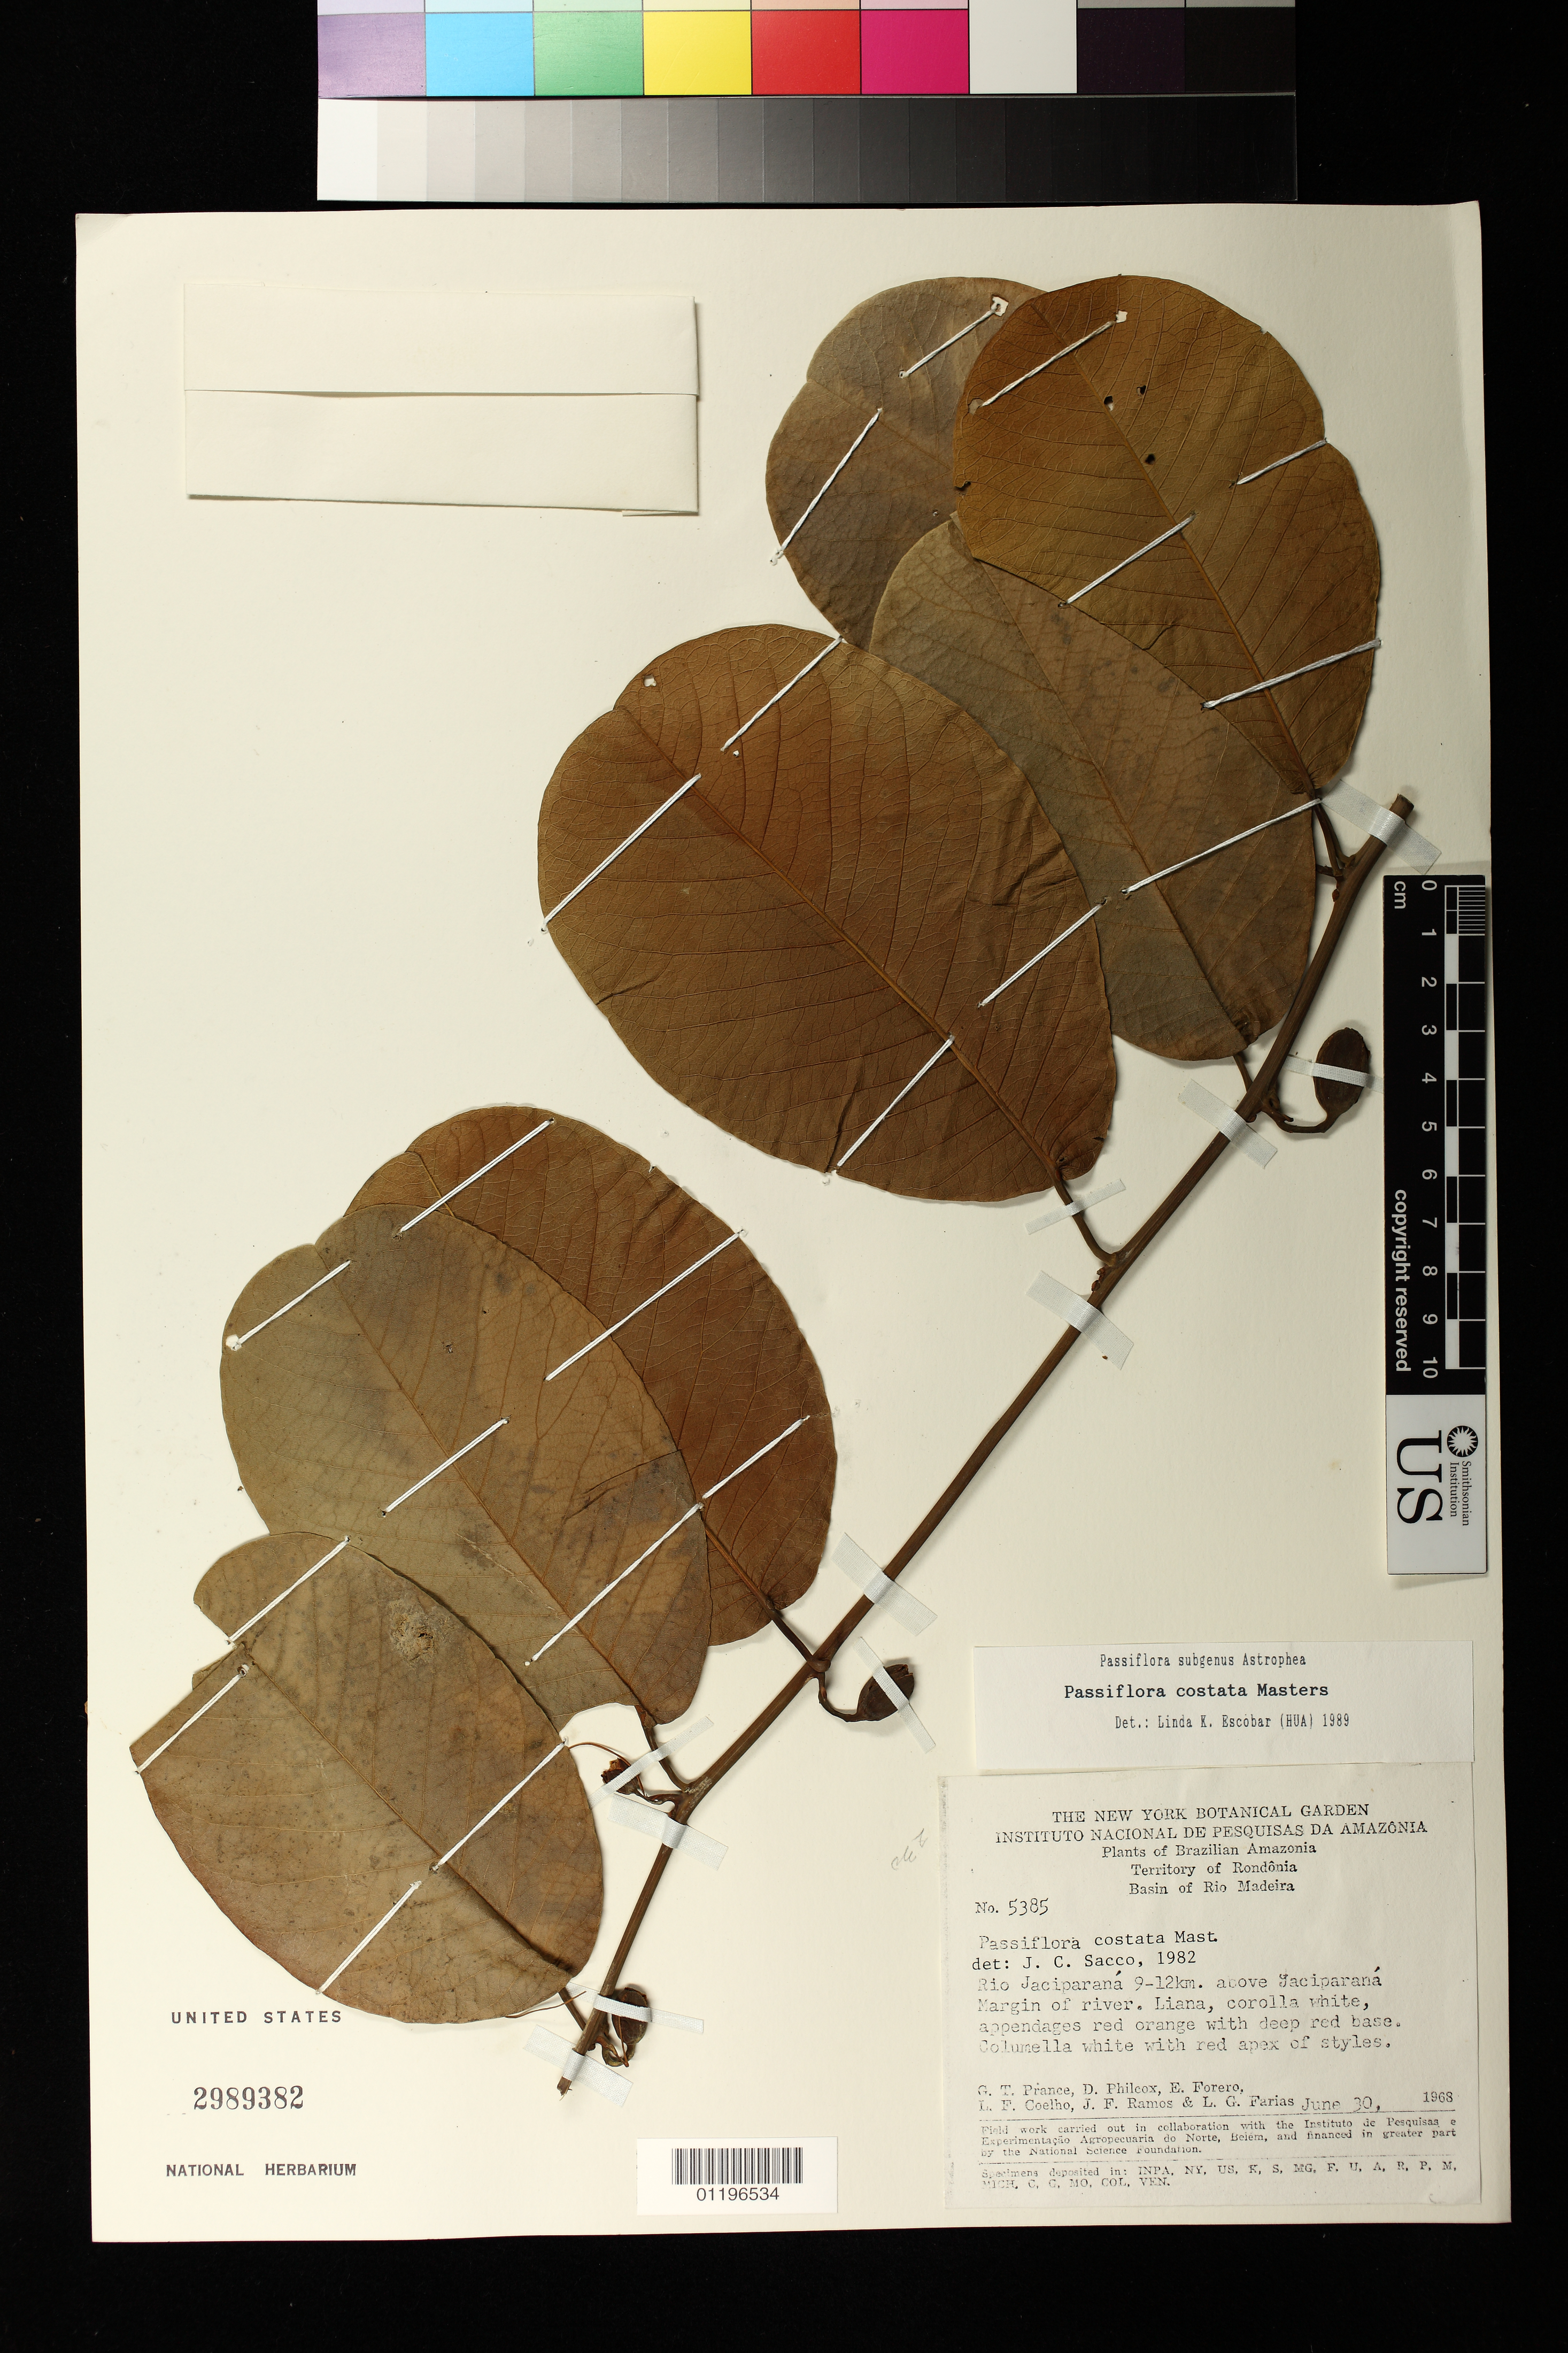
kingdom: Plantae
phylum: Tracheophyta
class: Magnoliopsida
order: Malpighiales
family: Passifloraceae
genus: Passiflora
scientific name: Passiflora costata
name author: Mast.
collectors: G. T. Prance, D. Philcox, E. Forero & L. F. Coelho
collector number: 5385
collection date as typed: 30 Jun 1968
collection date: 1968-06-30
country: Brazil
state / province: Rondonia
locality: Brazilian Amazonia, Territory of Rondonia, Basin of Rio Madeira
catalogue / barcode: US 2989382